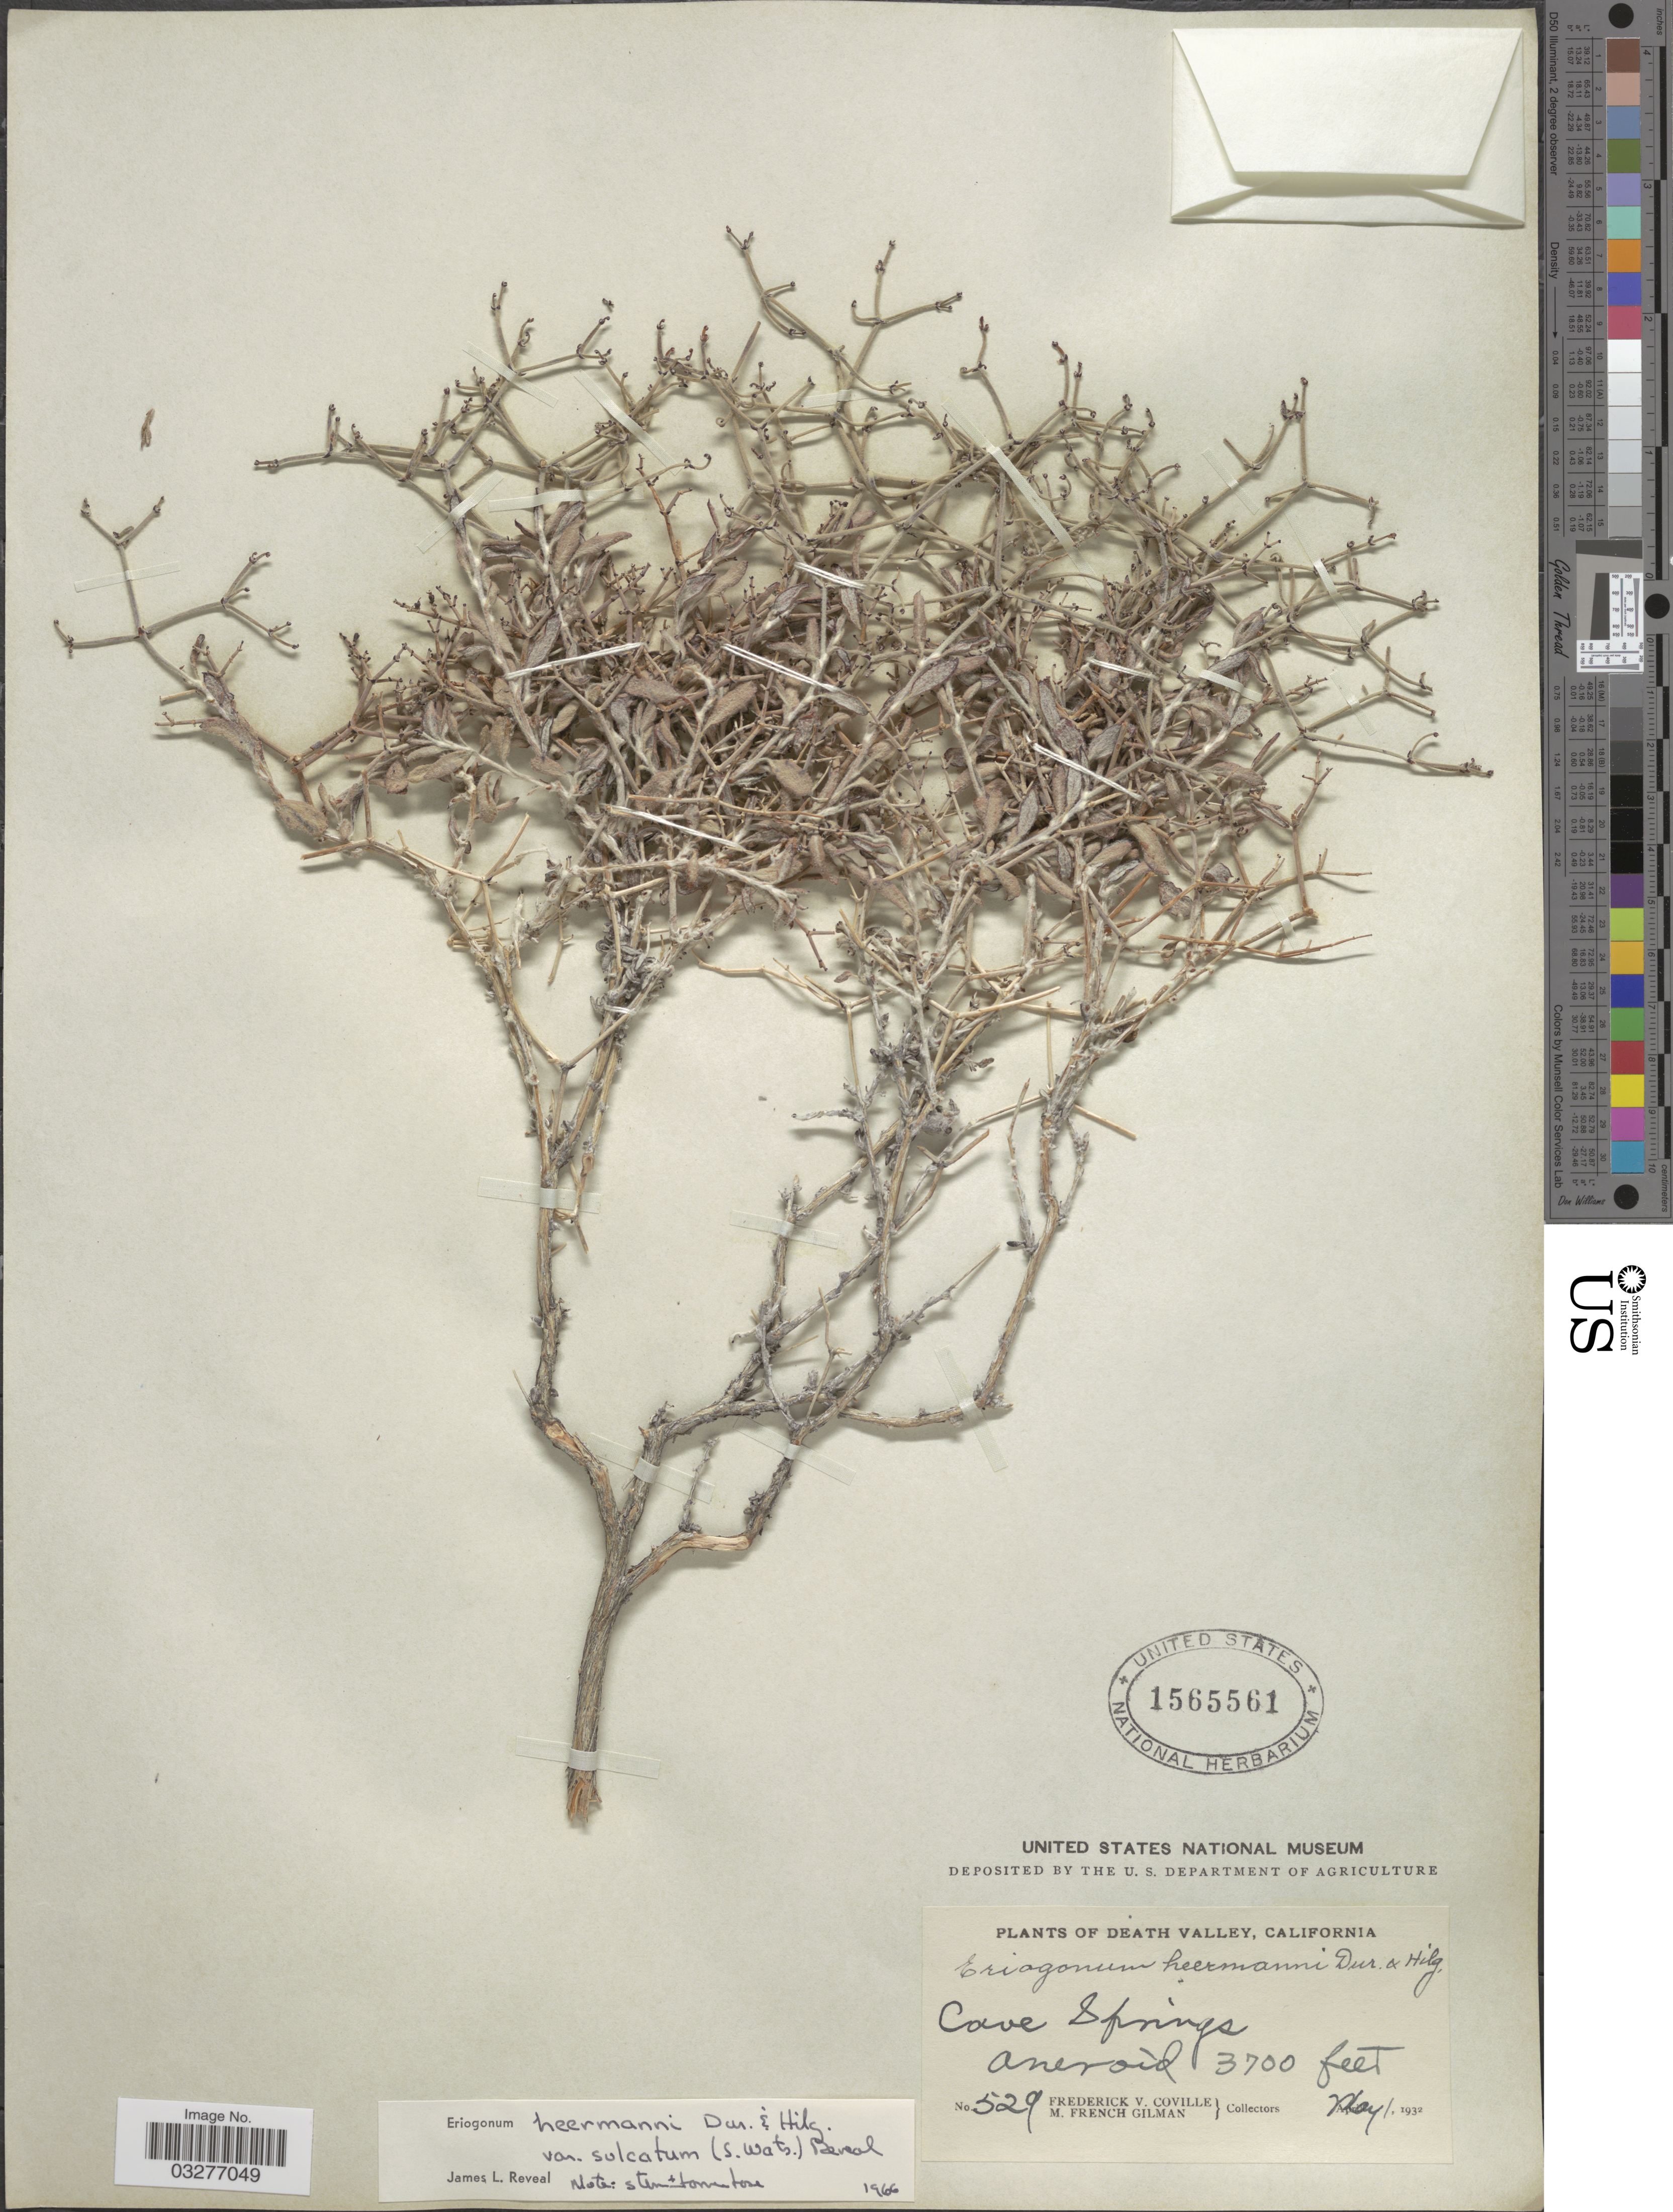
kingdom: Plantae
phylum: Tracheophyta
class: Magnoliopsida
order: Caryophyllales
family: Polygonaceae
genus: Eriogonum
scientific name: Eriogonum heermannii var. sulcatum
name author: (S. Watson) Munz & Reveal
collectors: F. V. Coville & M. F. Gilman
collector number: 529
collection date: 1932-05-01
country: United States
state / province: California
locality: Death Valley. Cave Springs.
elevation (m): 1128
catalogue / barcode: US 1565561